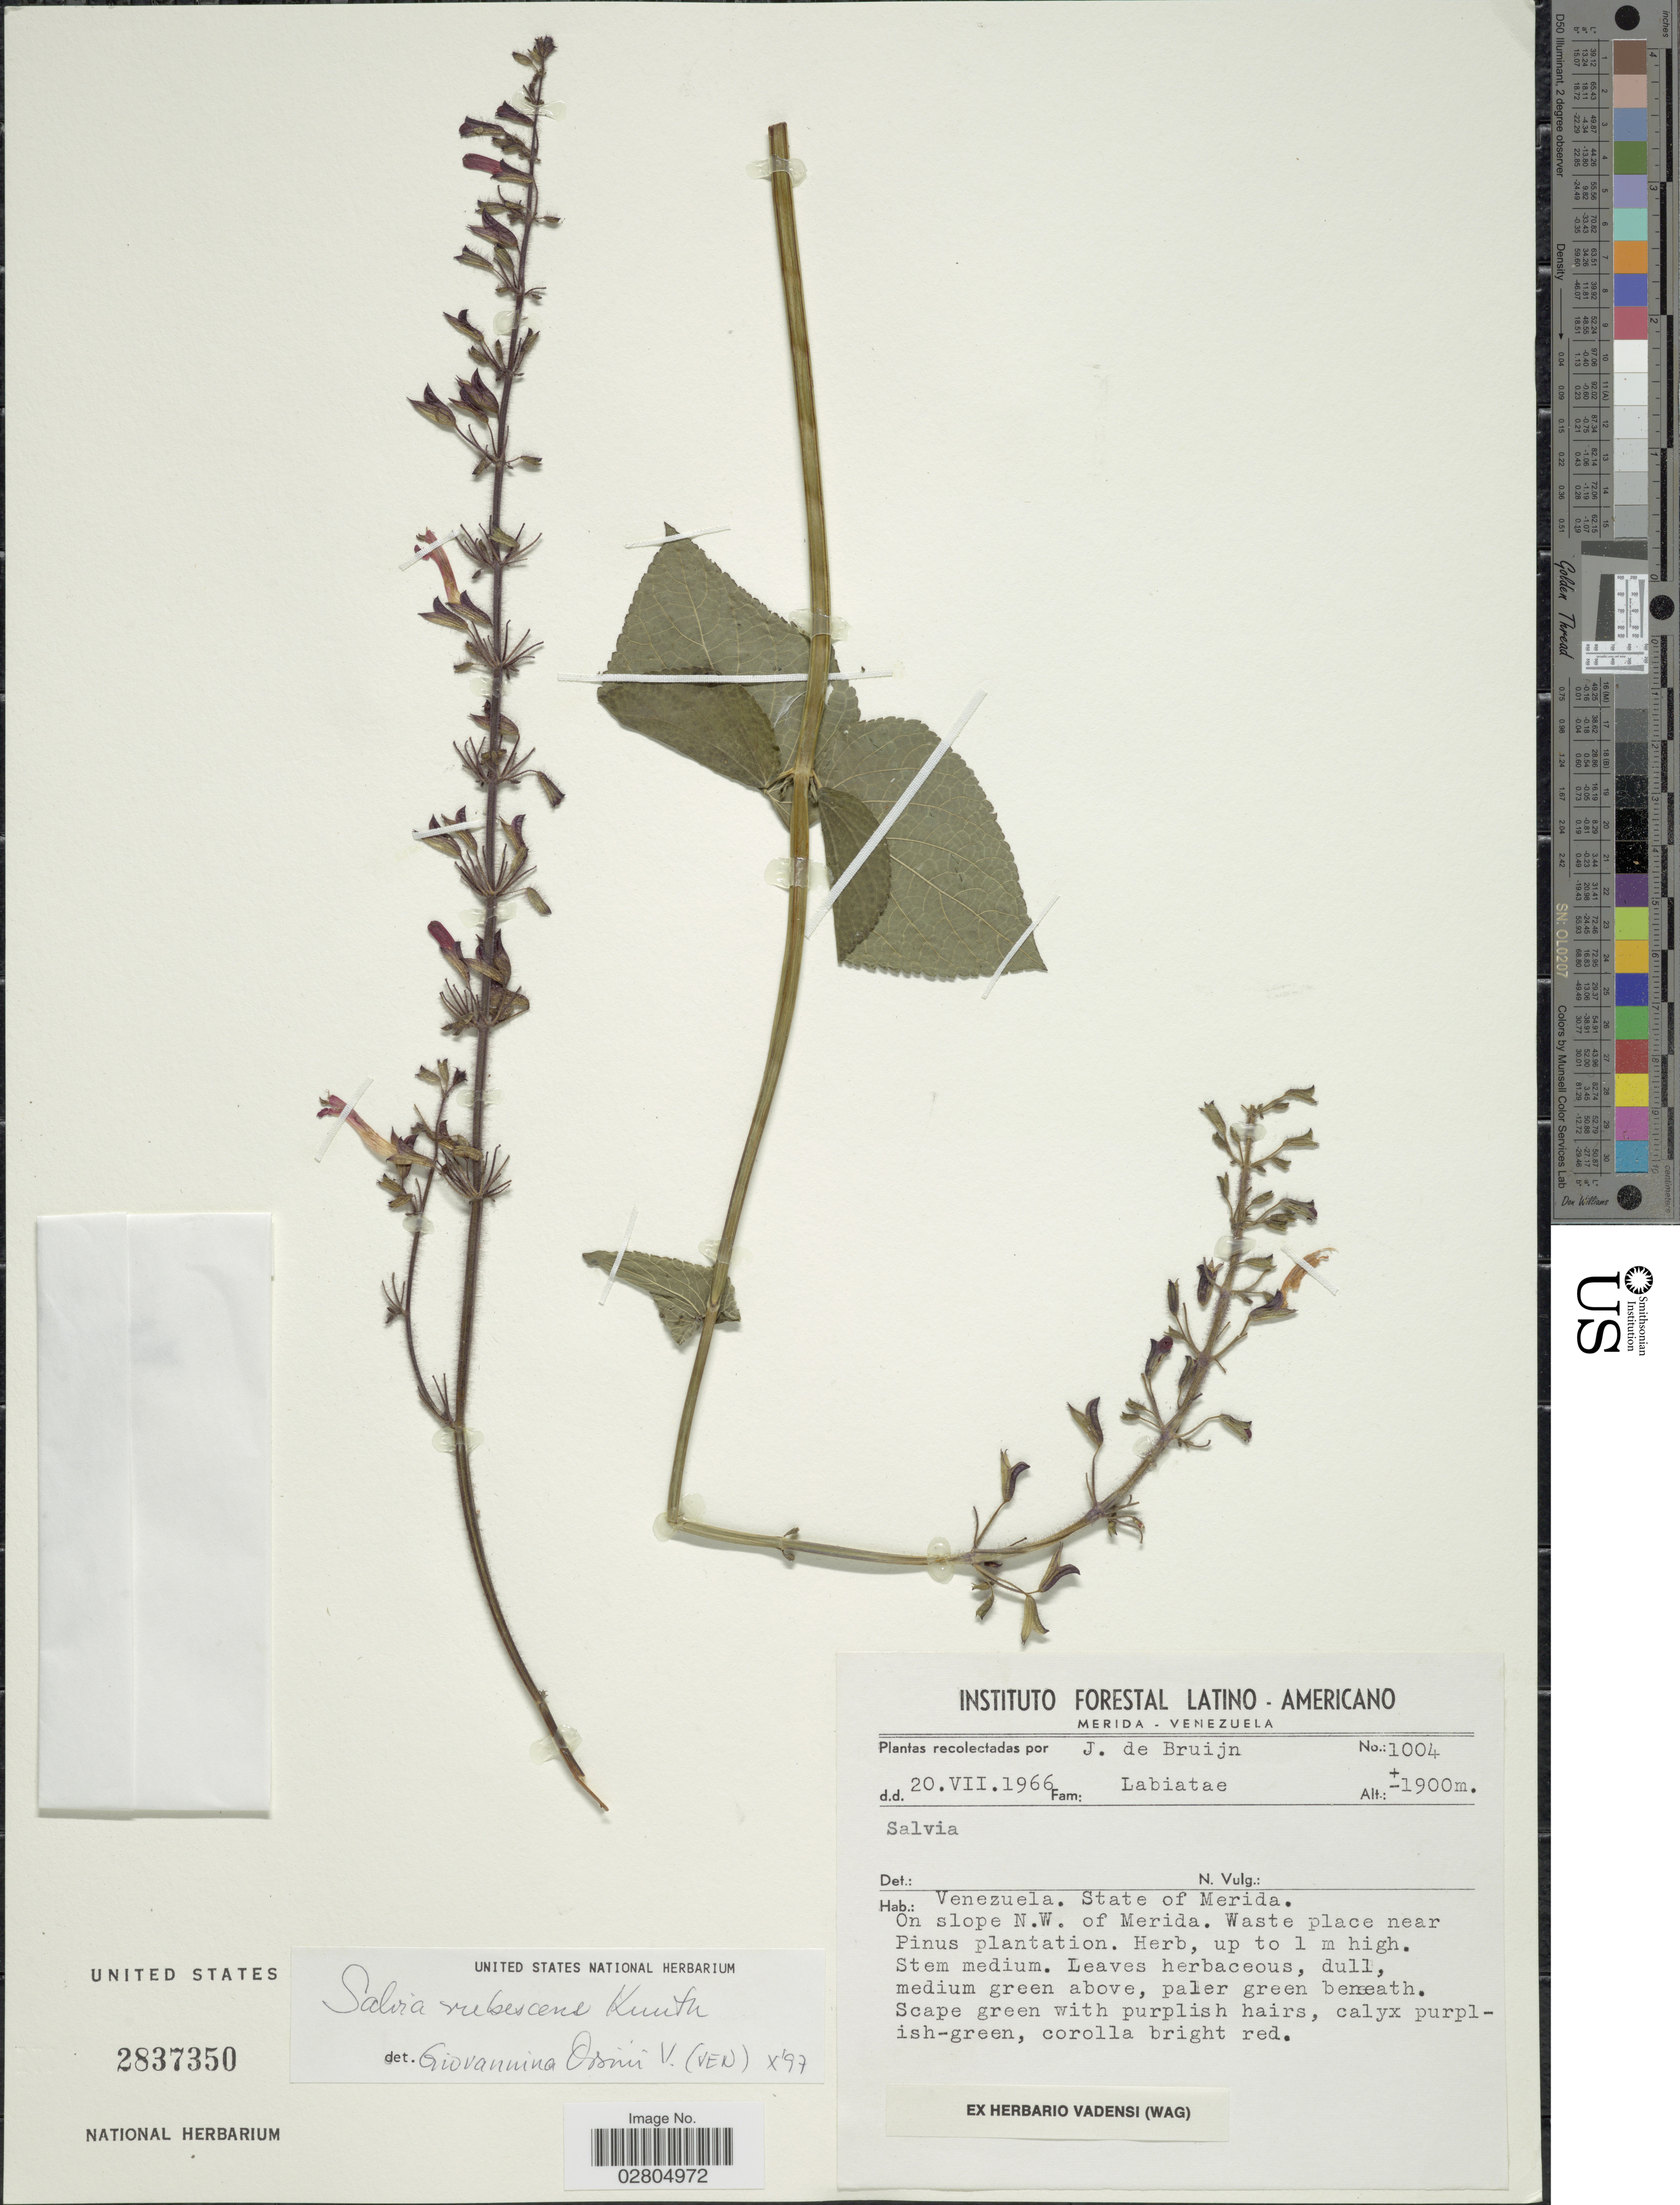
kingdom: Plantae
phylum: Tracheophyta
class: Magnoliopsida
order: Lamiales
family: Lamiaceae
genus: Salvia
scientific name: Salvia rubescens subsp. truxillensis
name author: (Briq.) J.R.I. Wood & Harley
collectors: J. Bruijn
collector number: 1004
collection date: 1966-07-20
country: Venezuela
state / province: Mérida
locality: On slope N.W. of Merida, Waste place near Pinus plantation.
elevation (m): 1900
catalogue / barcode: US 2837350